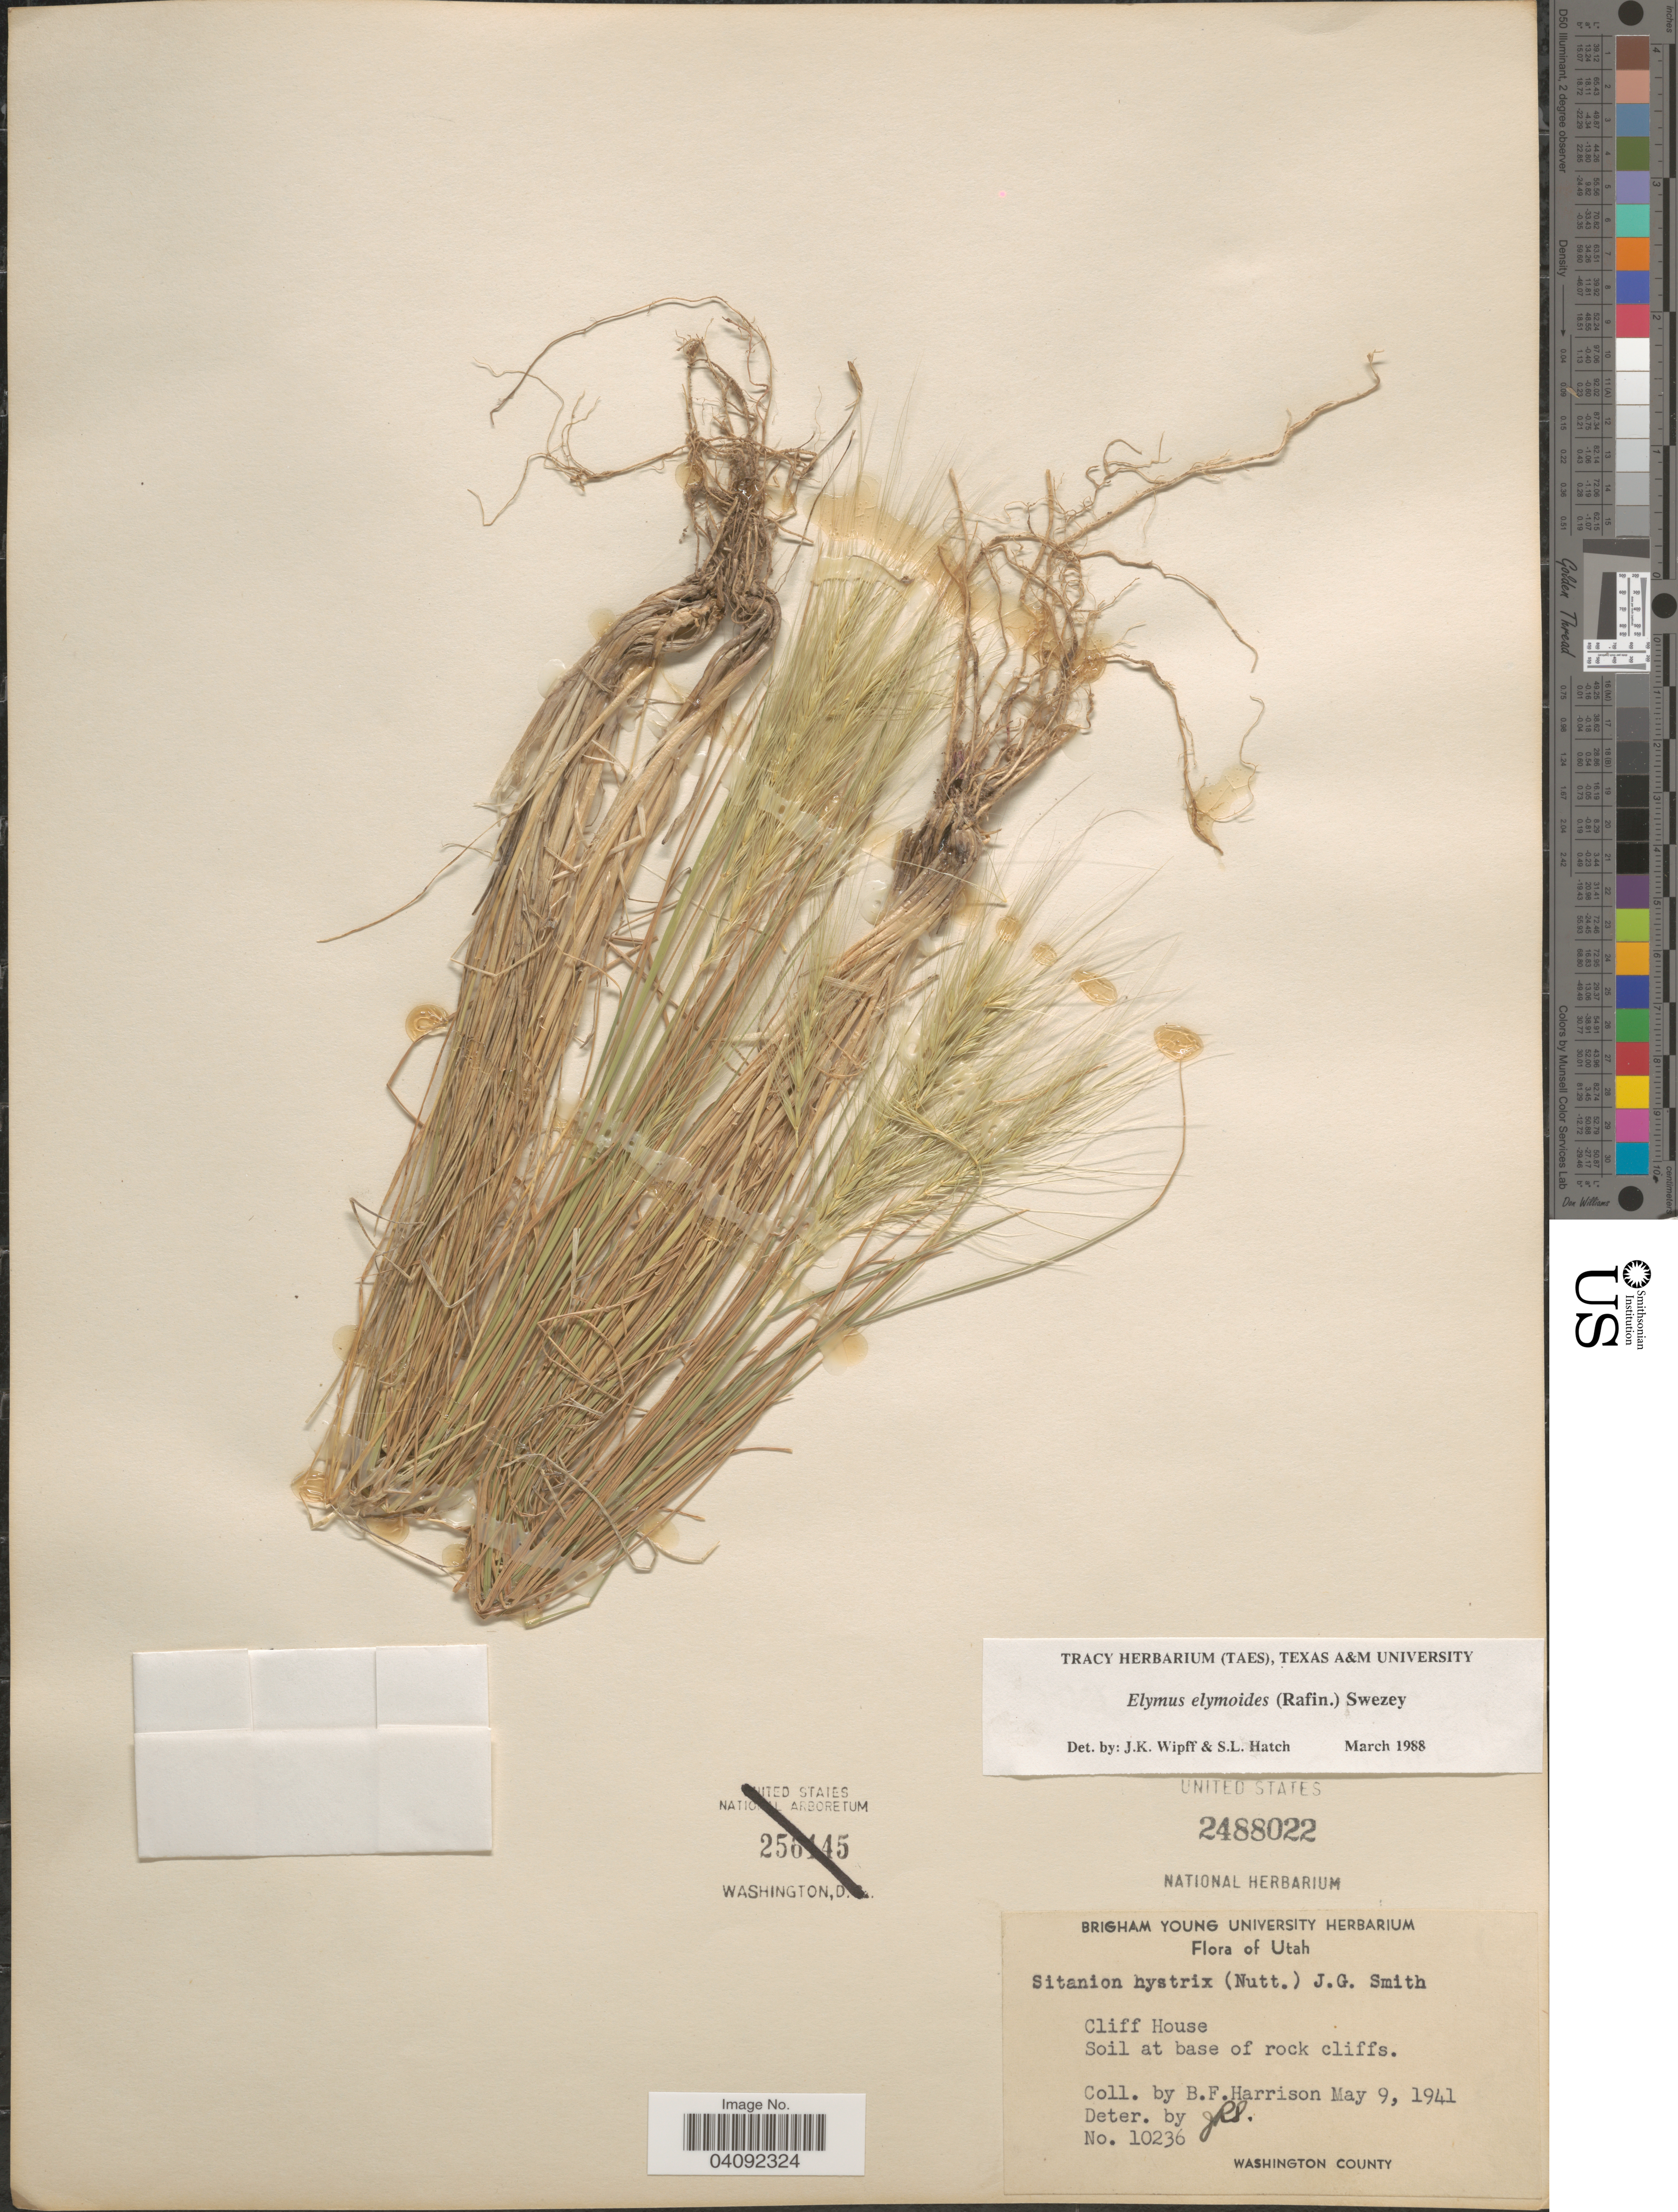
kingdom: Plantae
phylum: Tracheophyta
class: Liliopsida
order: Poales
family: Poaceae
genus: Elymus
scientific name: Elymus elymoides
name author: (Raf.) Swezey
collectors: B. F. Harrison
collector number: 10236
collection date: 1941-05-09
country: United States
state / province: Utah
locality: Cliff House. Soil at base of rock cliffs. Washington County.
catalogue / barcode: US 2488022